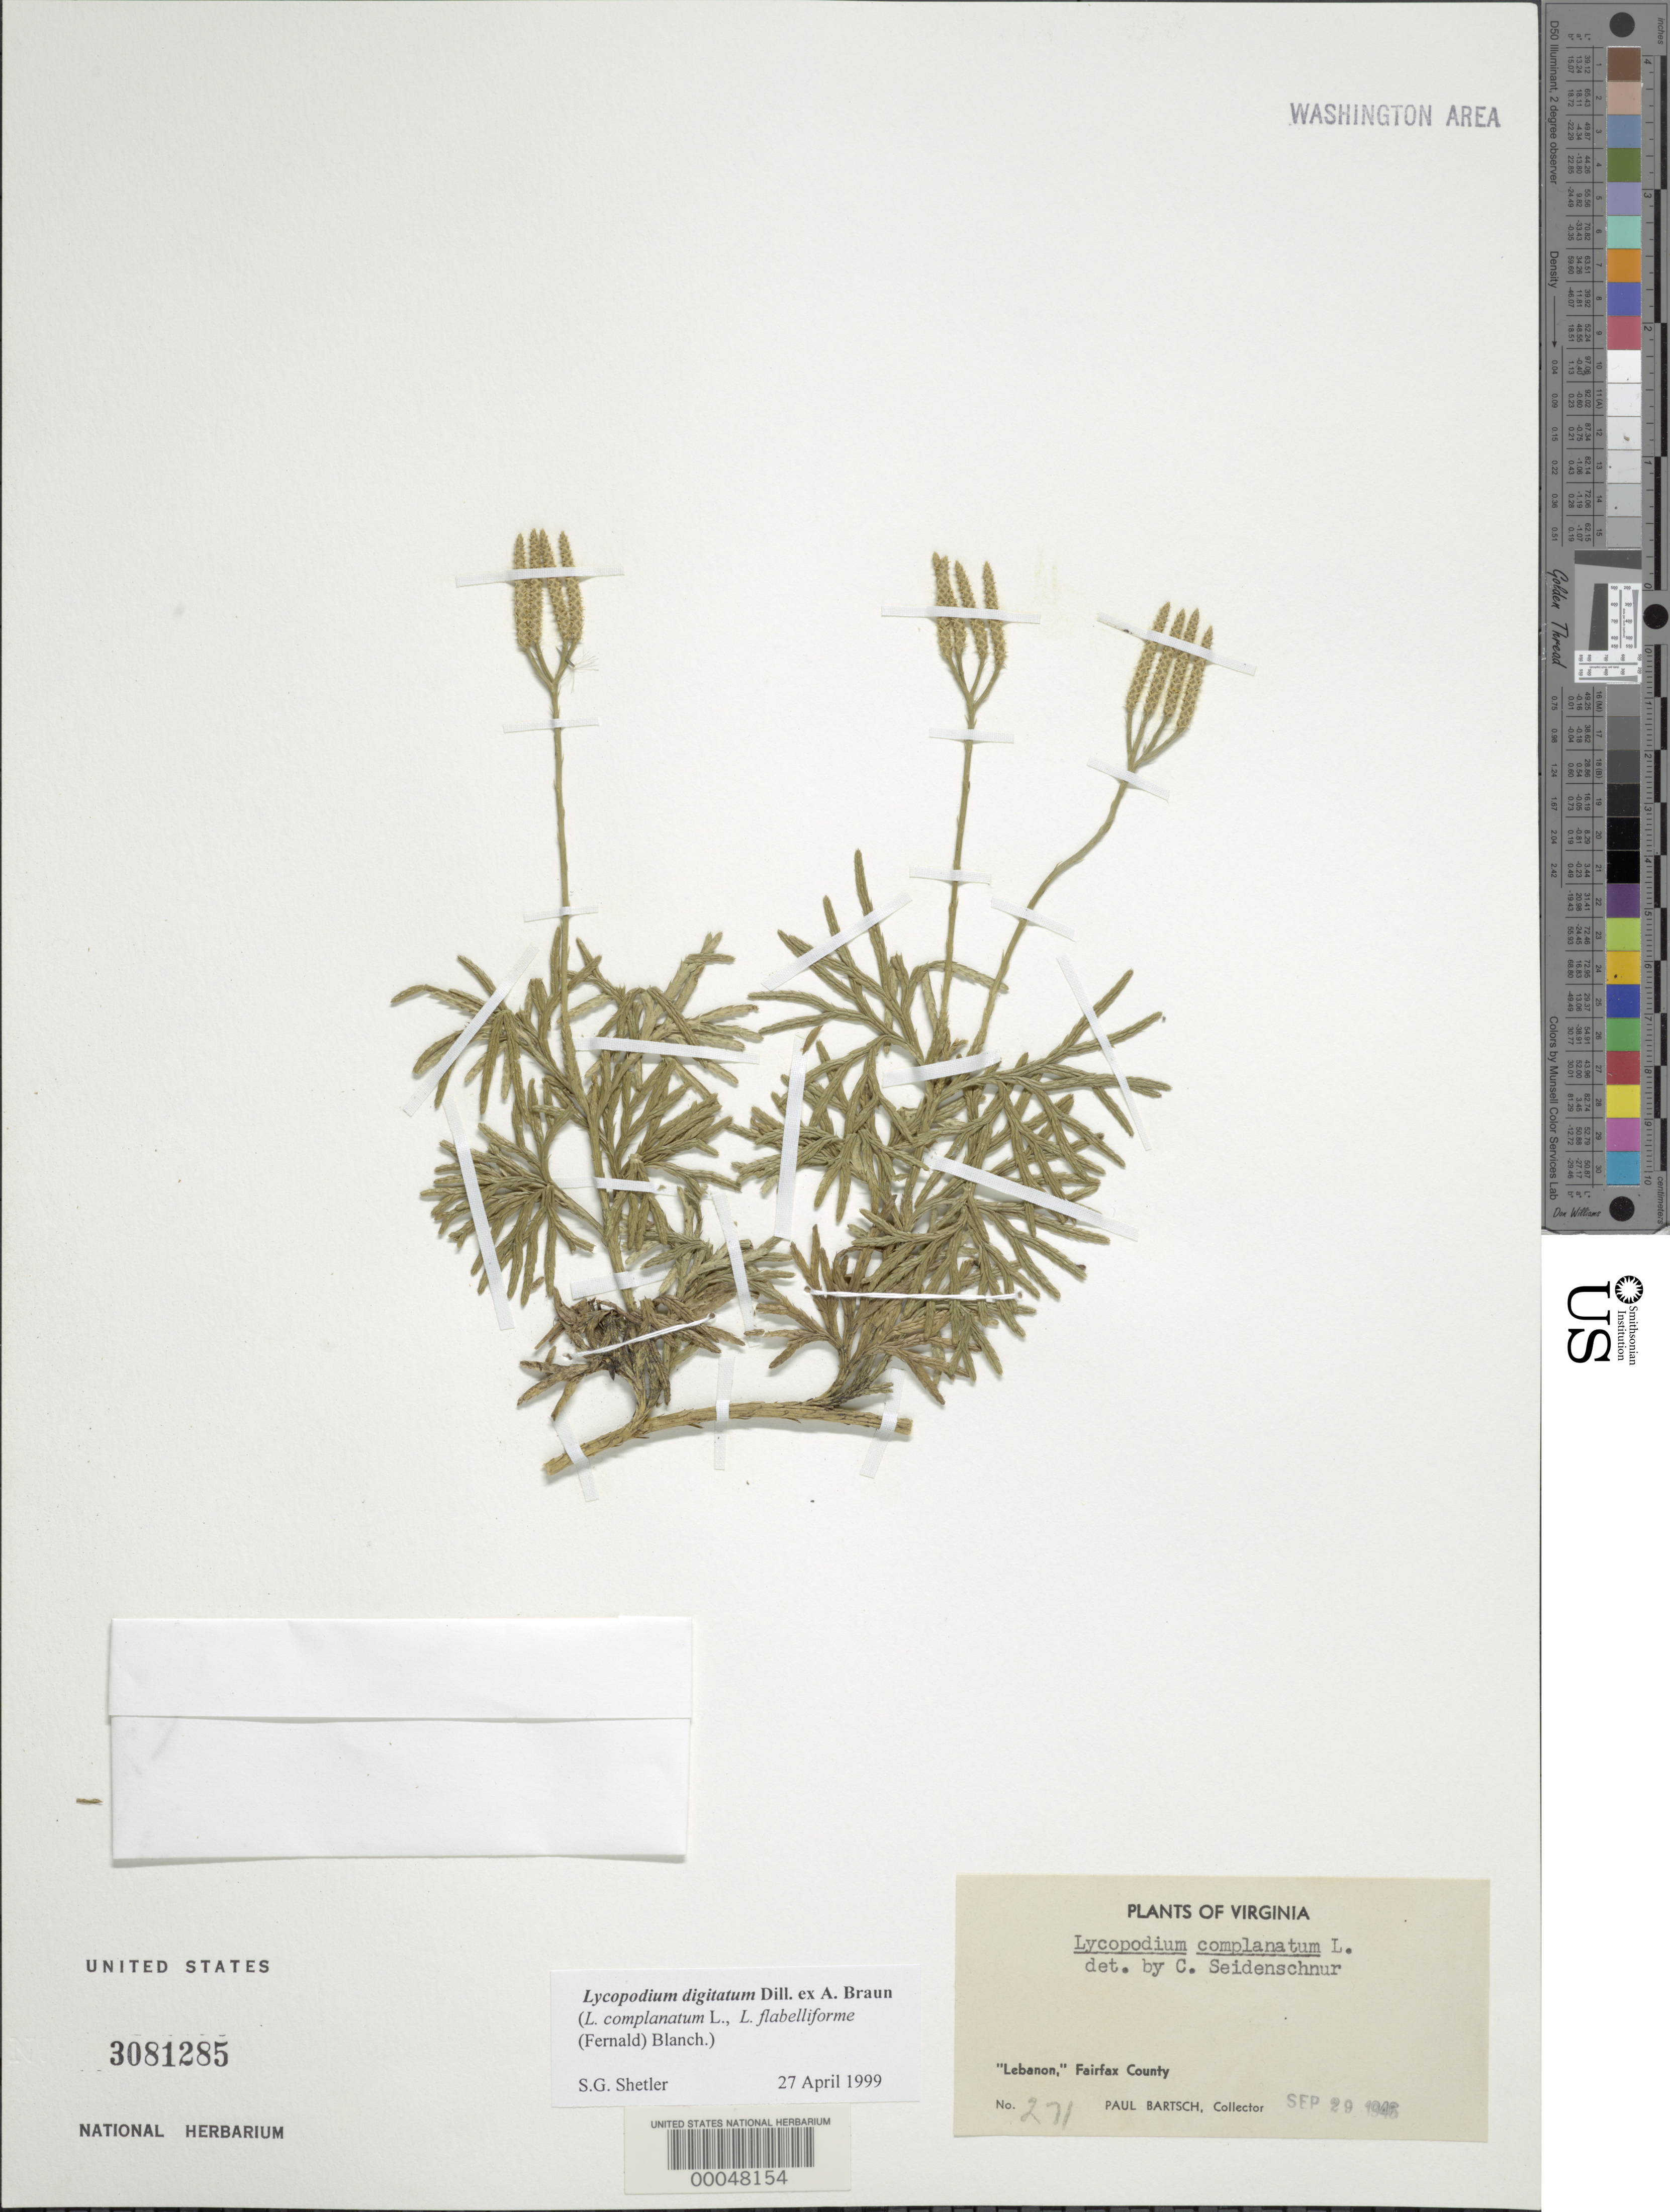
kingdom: Plantae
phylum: Tracheophyta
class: Lycopodiopsida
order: Lycopodiales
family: Lycopodiaceae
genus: Diphasiastrum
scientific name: Diphasiastrum digitatum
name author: (Dill. ex A. Braun) Holub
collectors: P. Bartsch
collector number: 271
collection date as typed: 29 Sep 1946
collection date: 1946-09-29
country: United States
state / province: Virginia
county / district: Fairfax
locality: Lebanon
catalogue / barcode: US 3081285